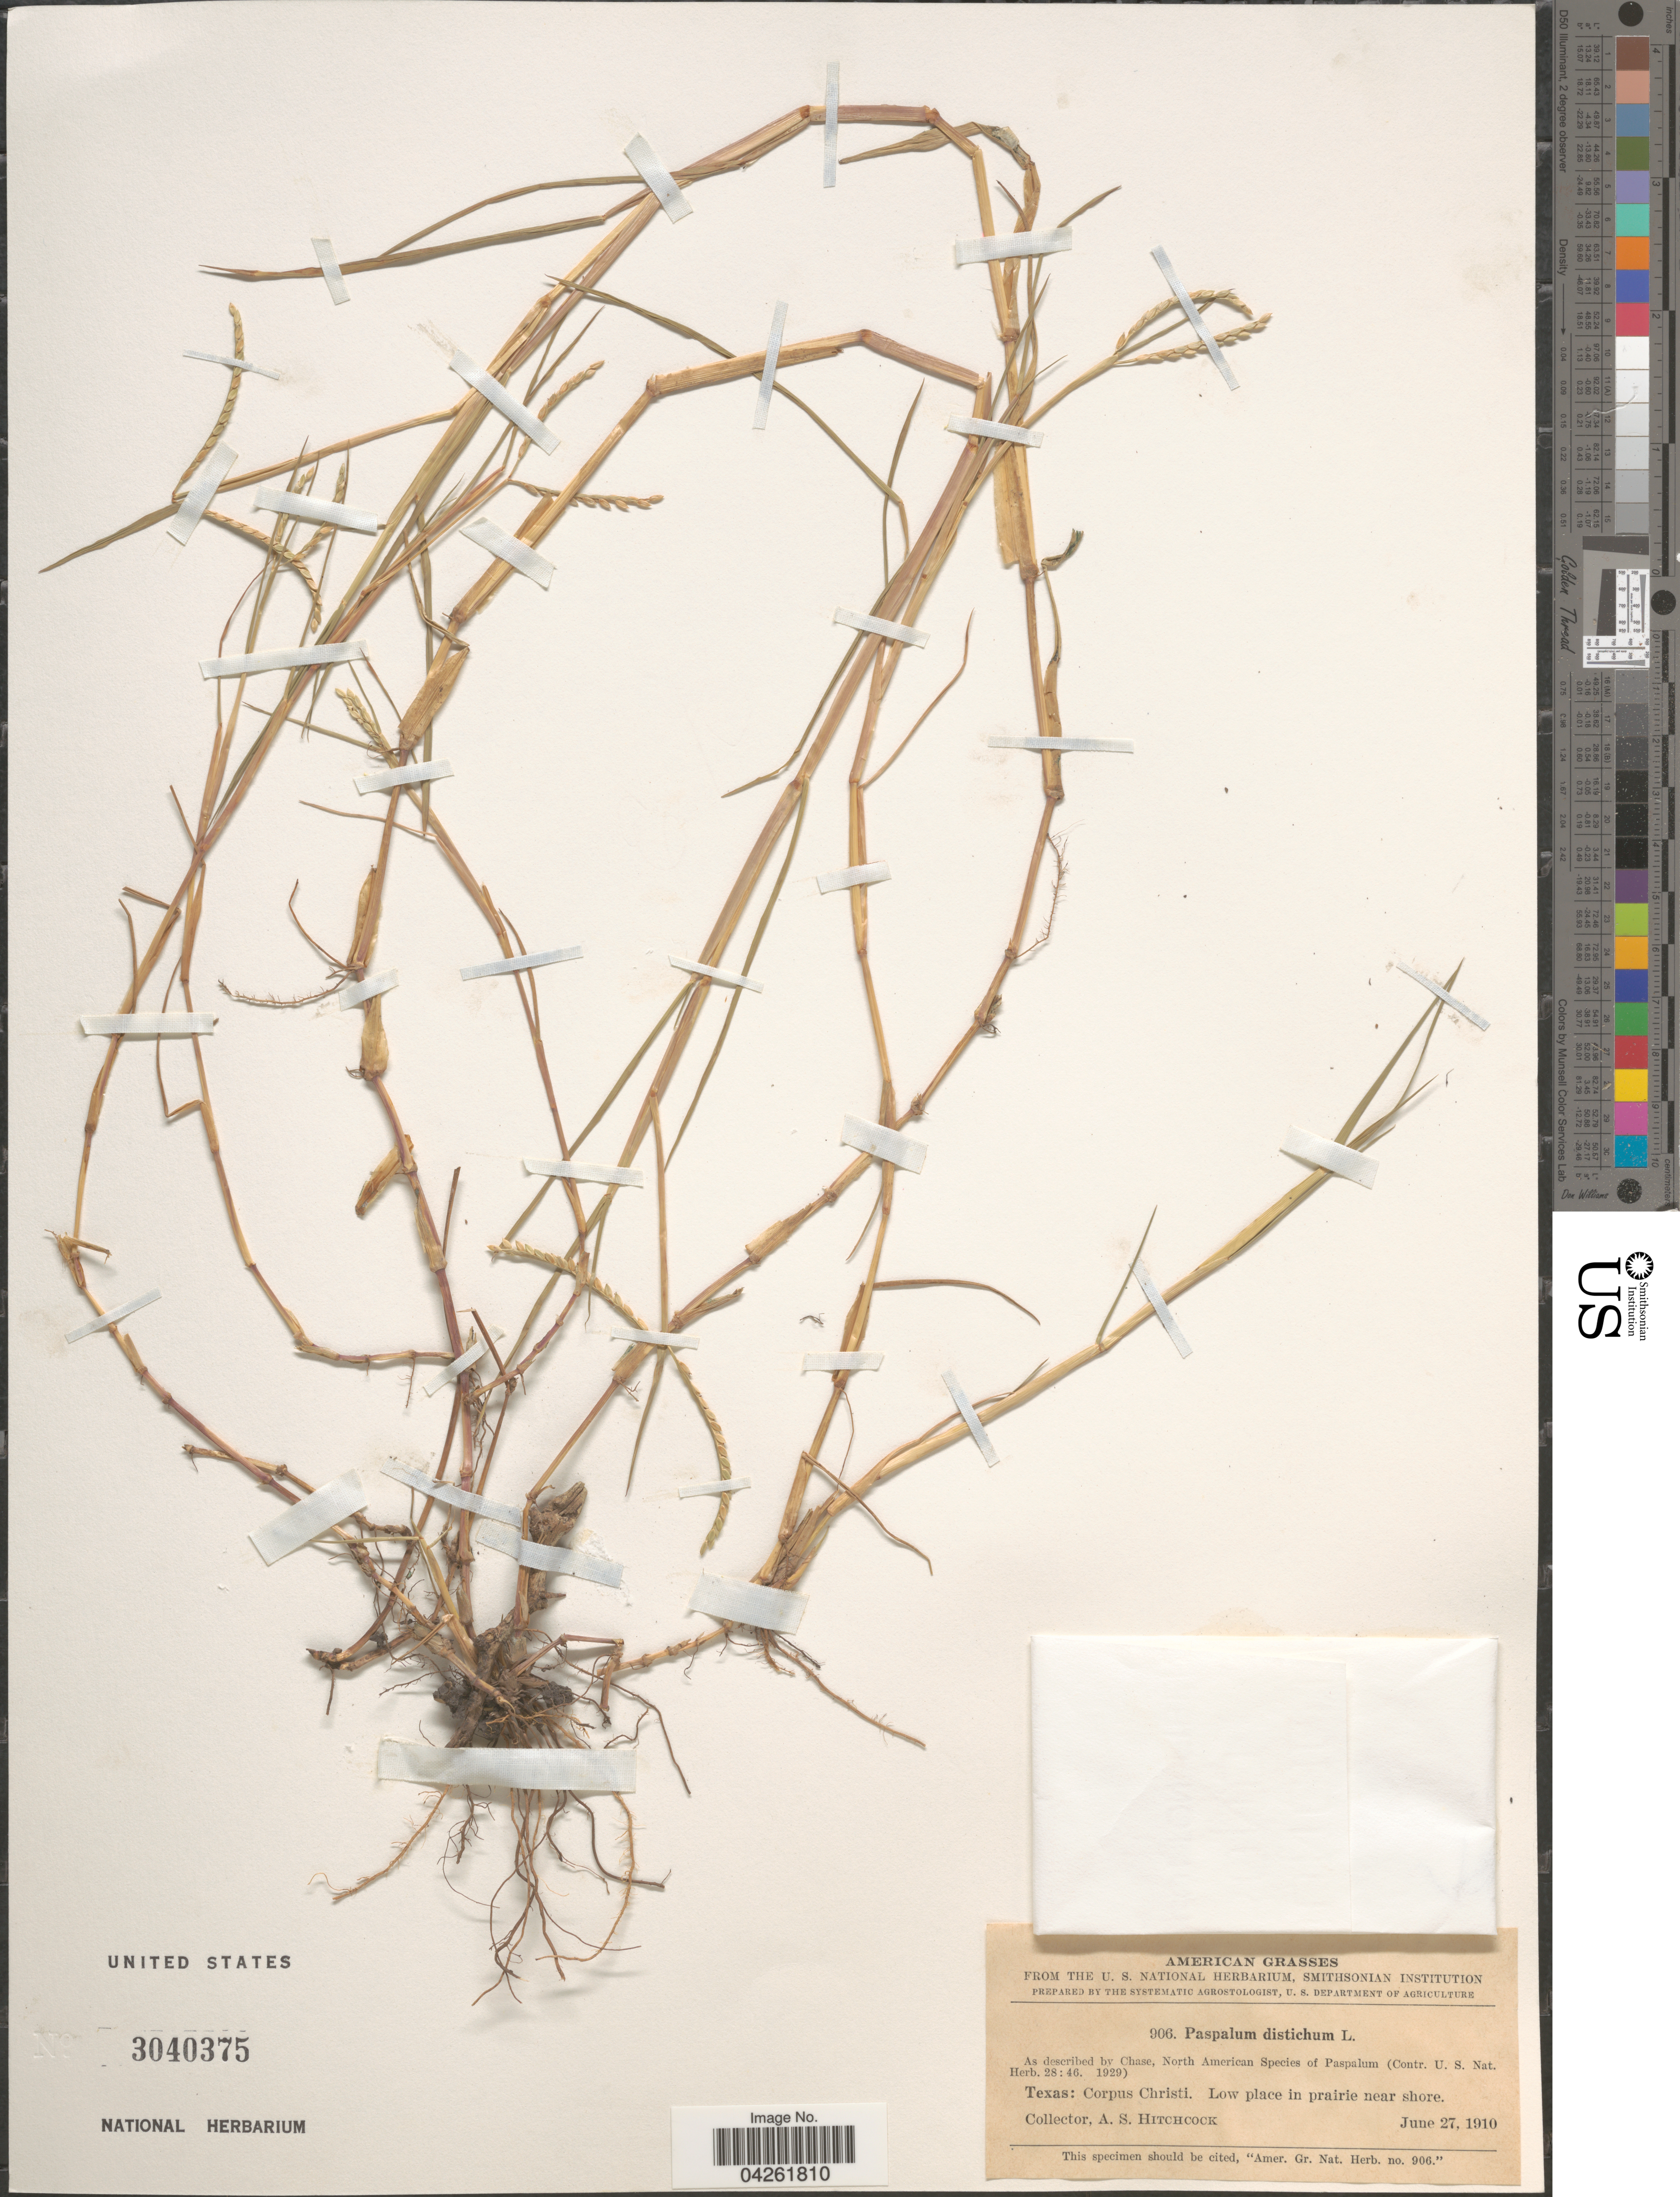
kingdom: Plantae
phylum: Tracheophyta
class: Liliopsida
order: Poales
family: Poaceae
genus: Paspalum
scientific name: Paspalum distichum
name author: L.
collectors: A. S. Hitchcock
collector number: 906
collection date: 1910-06-27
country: United States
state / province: Texas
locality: Corpus Christi. Low place in prairie near shore.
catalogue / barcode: US 3040375